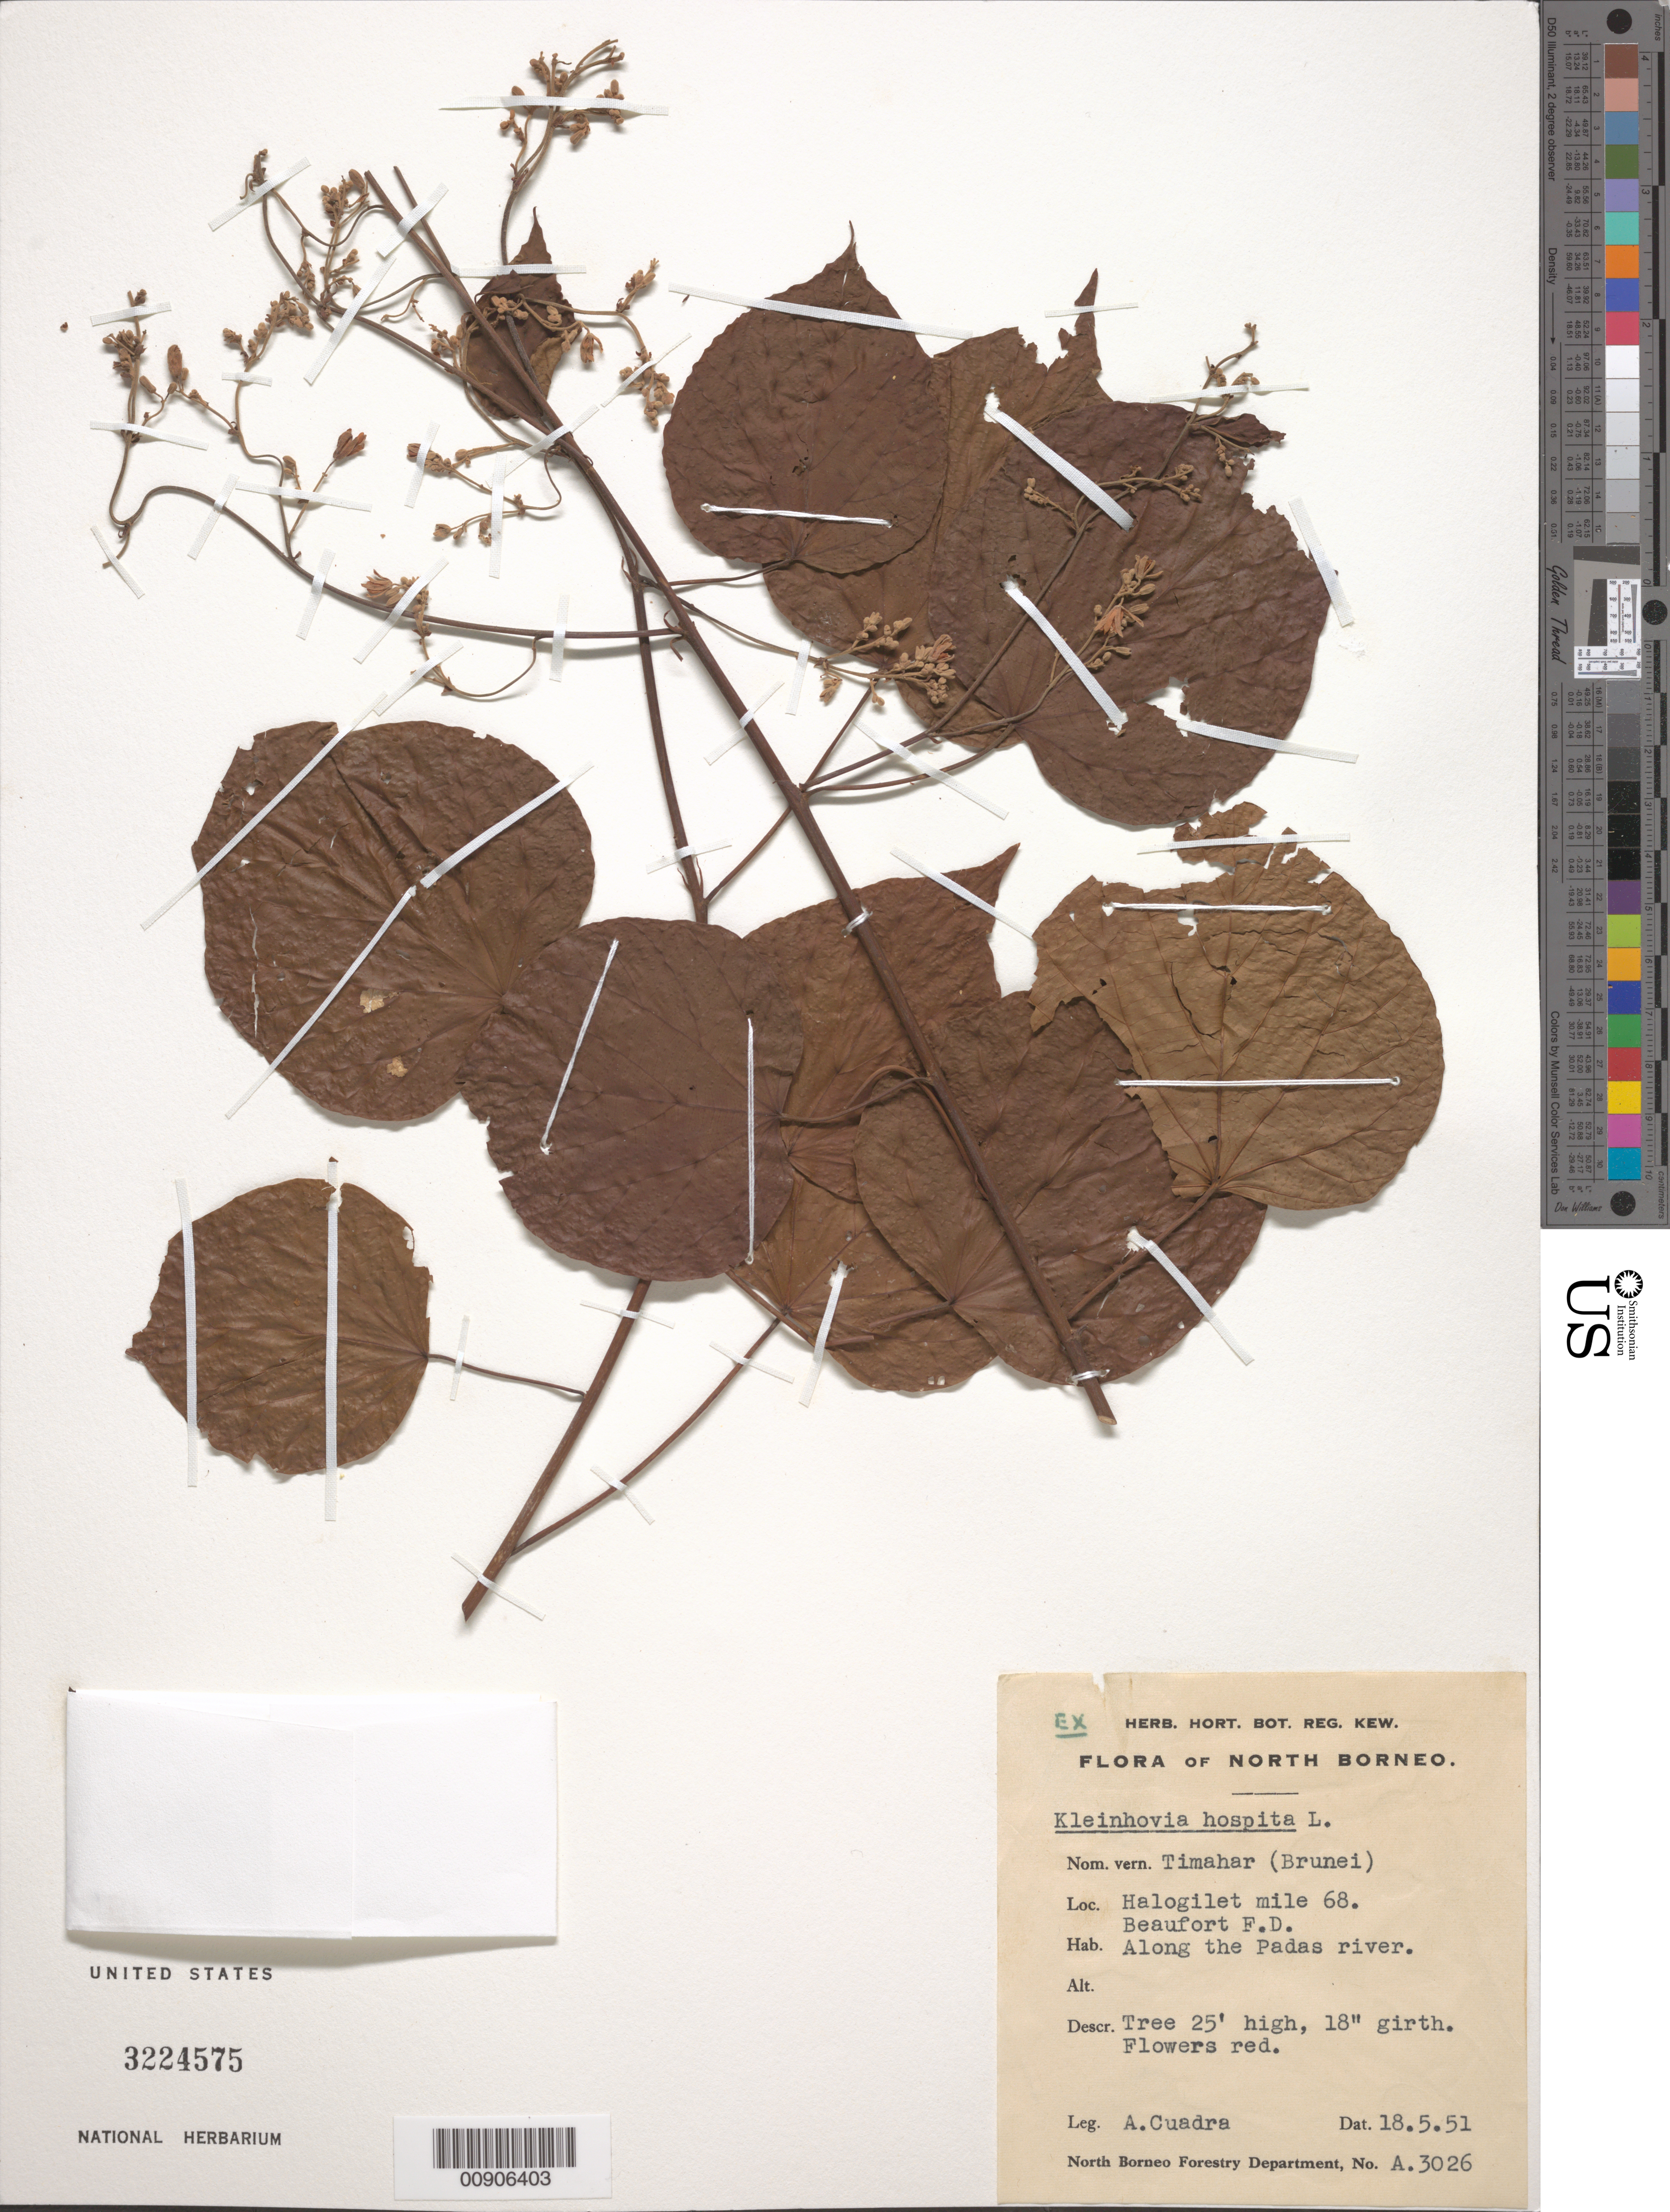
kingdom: Plantae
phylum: Tracheophyta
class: Magnoliopsida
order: Malvales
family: Malvaceae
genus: Kleinhovia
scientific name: Kleinhovia hospita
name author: L.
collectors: A. Cuadra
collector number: A 3026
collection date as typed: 18 May 1951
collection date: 1951-05-18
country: Indonesia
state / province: Kalimantan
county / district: Kalimantan Barat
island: Borneo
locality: Halogilet mile 68; Beaufort F.D.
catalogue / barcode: US 3224575